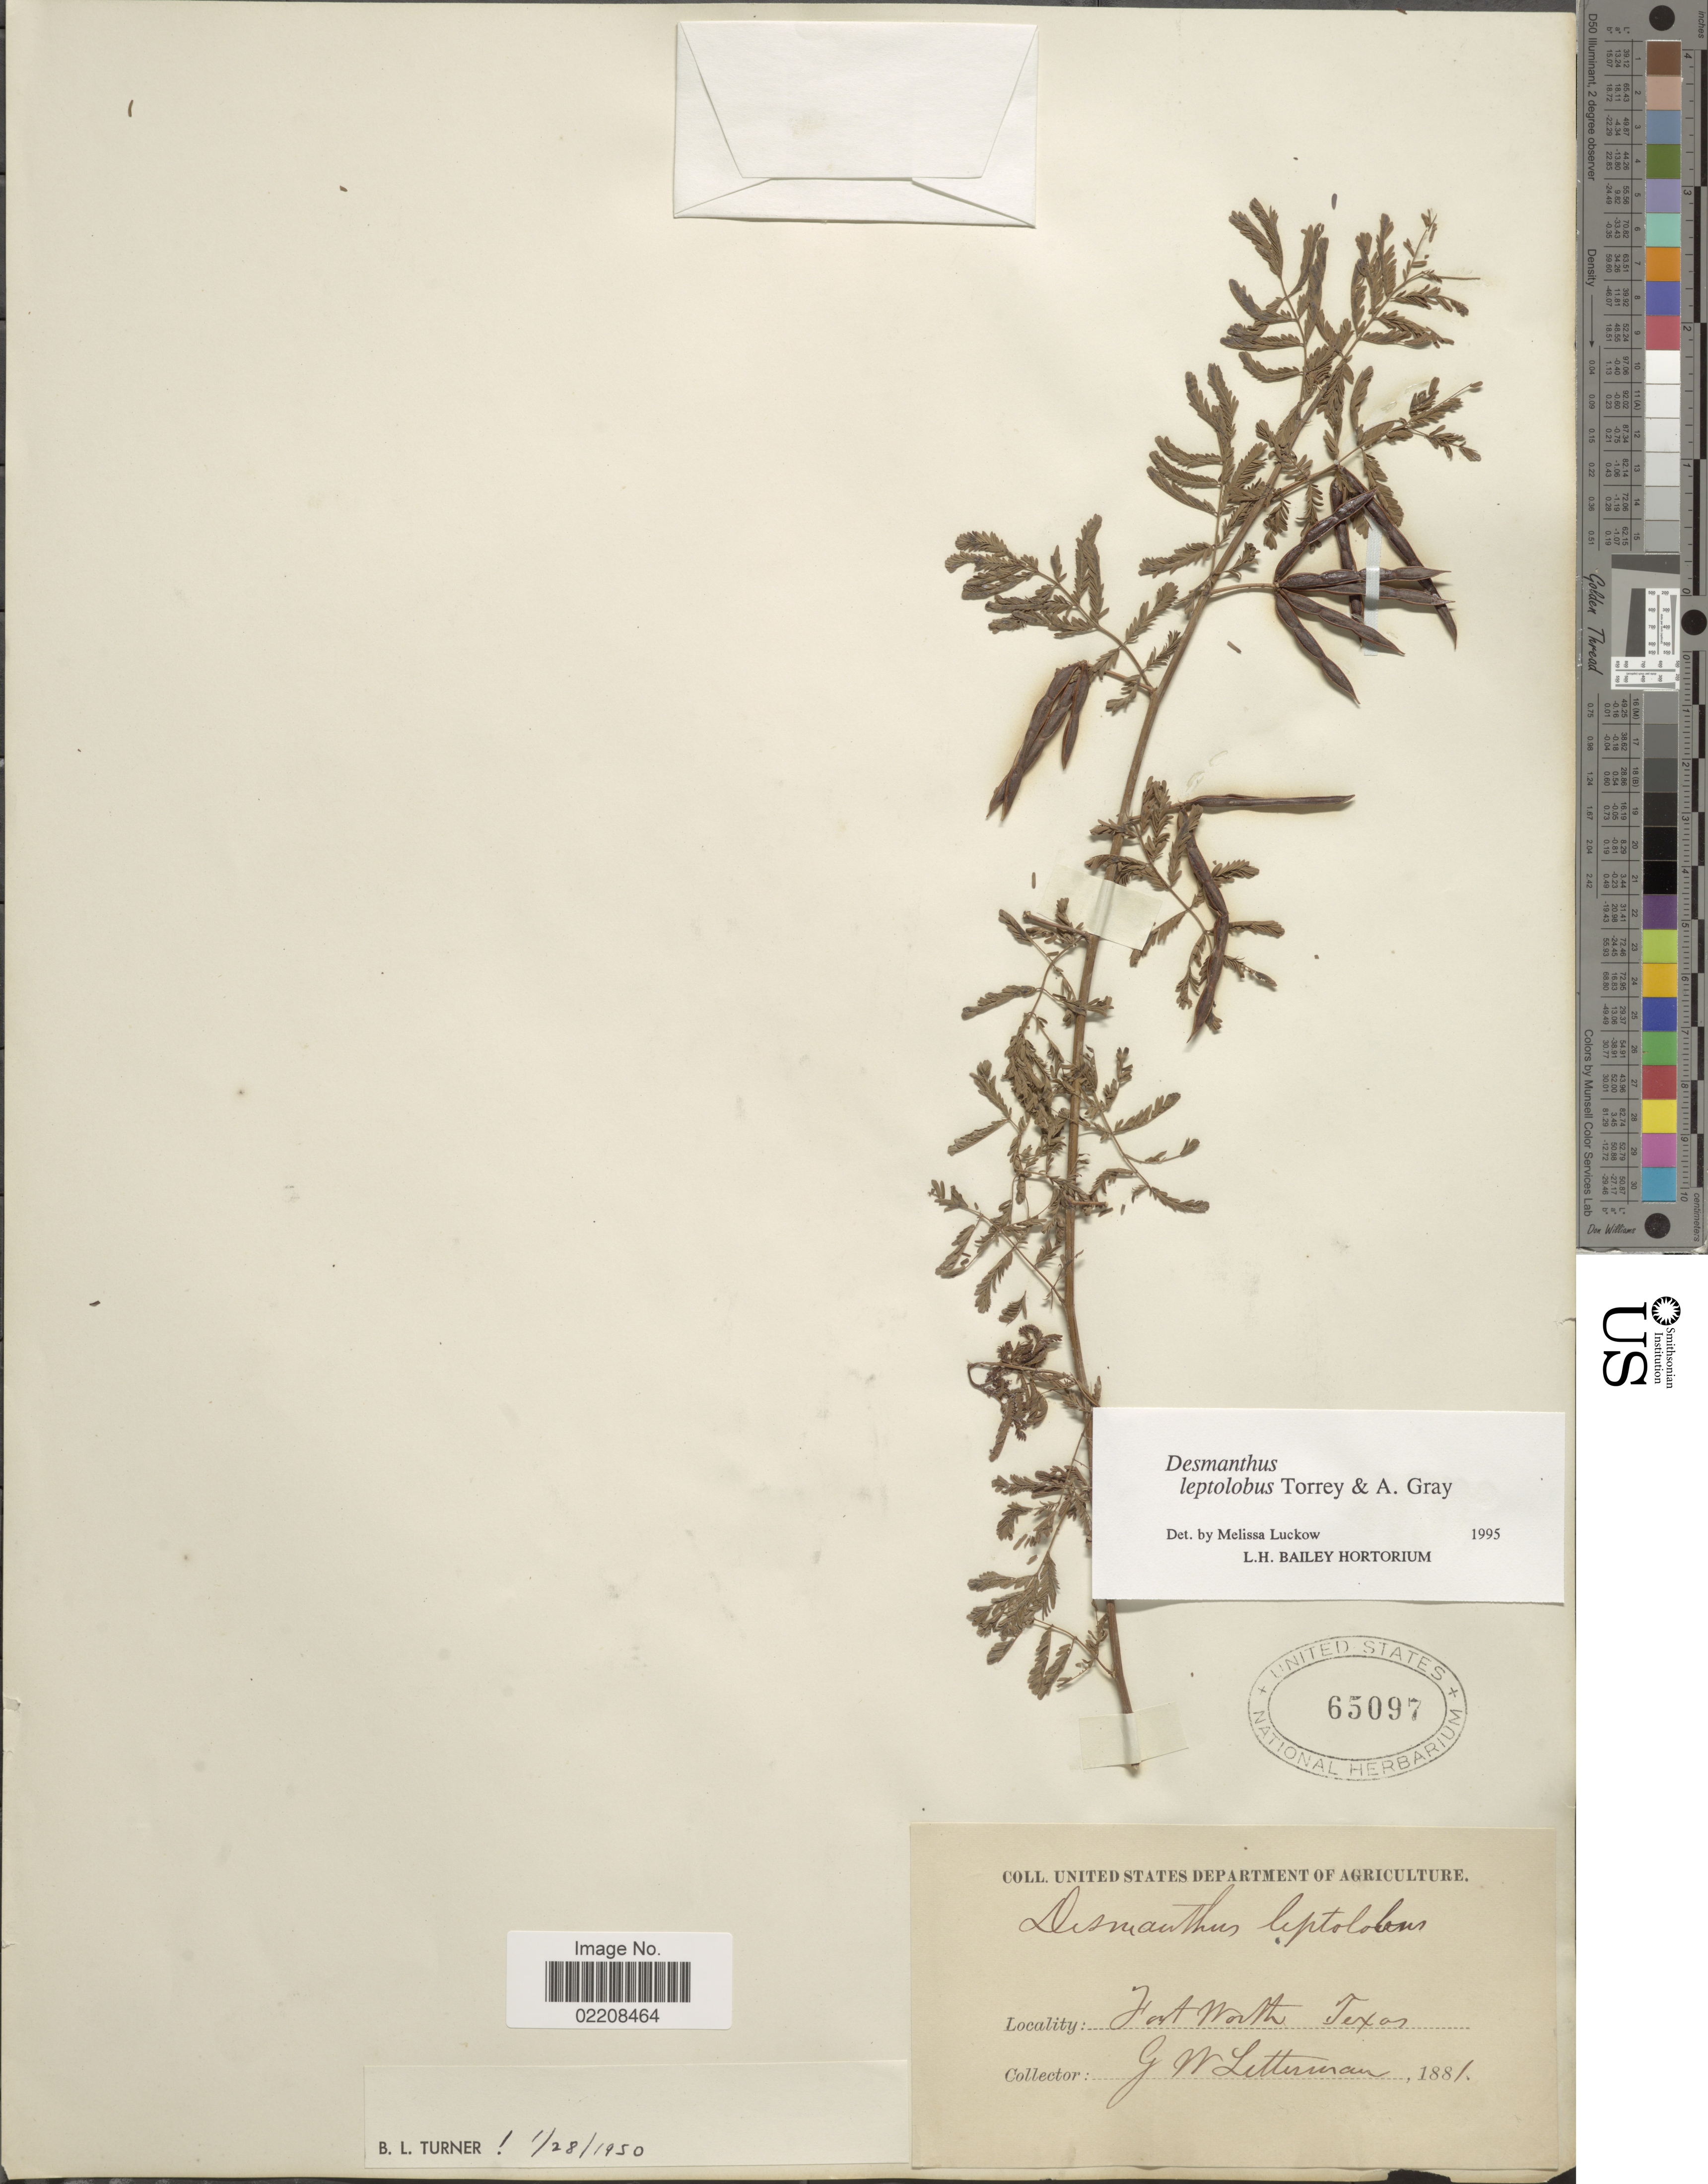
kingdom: Plantae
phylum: Tracheophyta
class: Magnoliopsida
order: Fabales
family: Fabaceae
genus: Desmanthus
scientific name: Desmanthus leptolobus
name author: Torr. & A. Gray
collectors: G. W. Letterman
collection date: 1881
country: United States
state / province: Texas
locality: Fort Worth, Texas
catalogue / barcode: US 65097